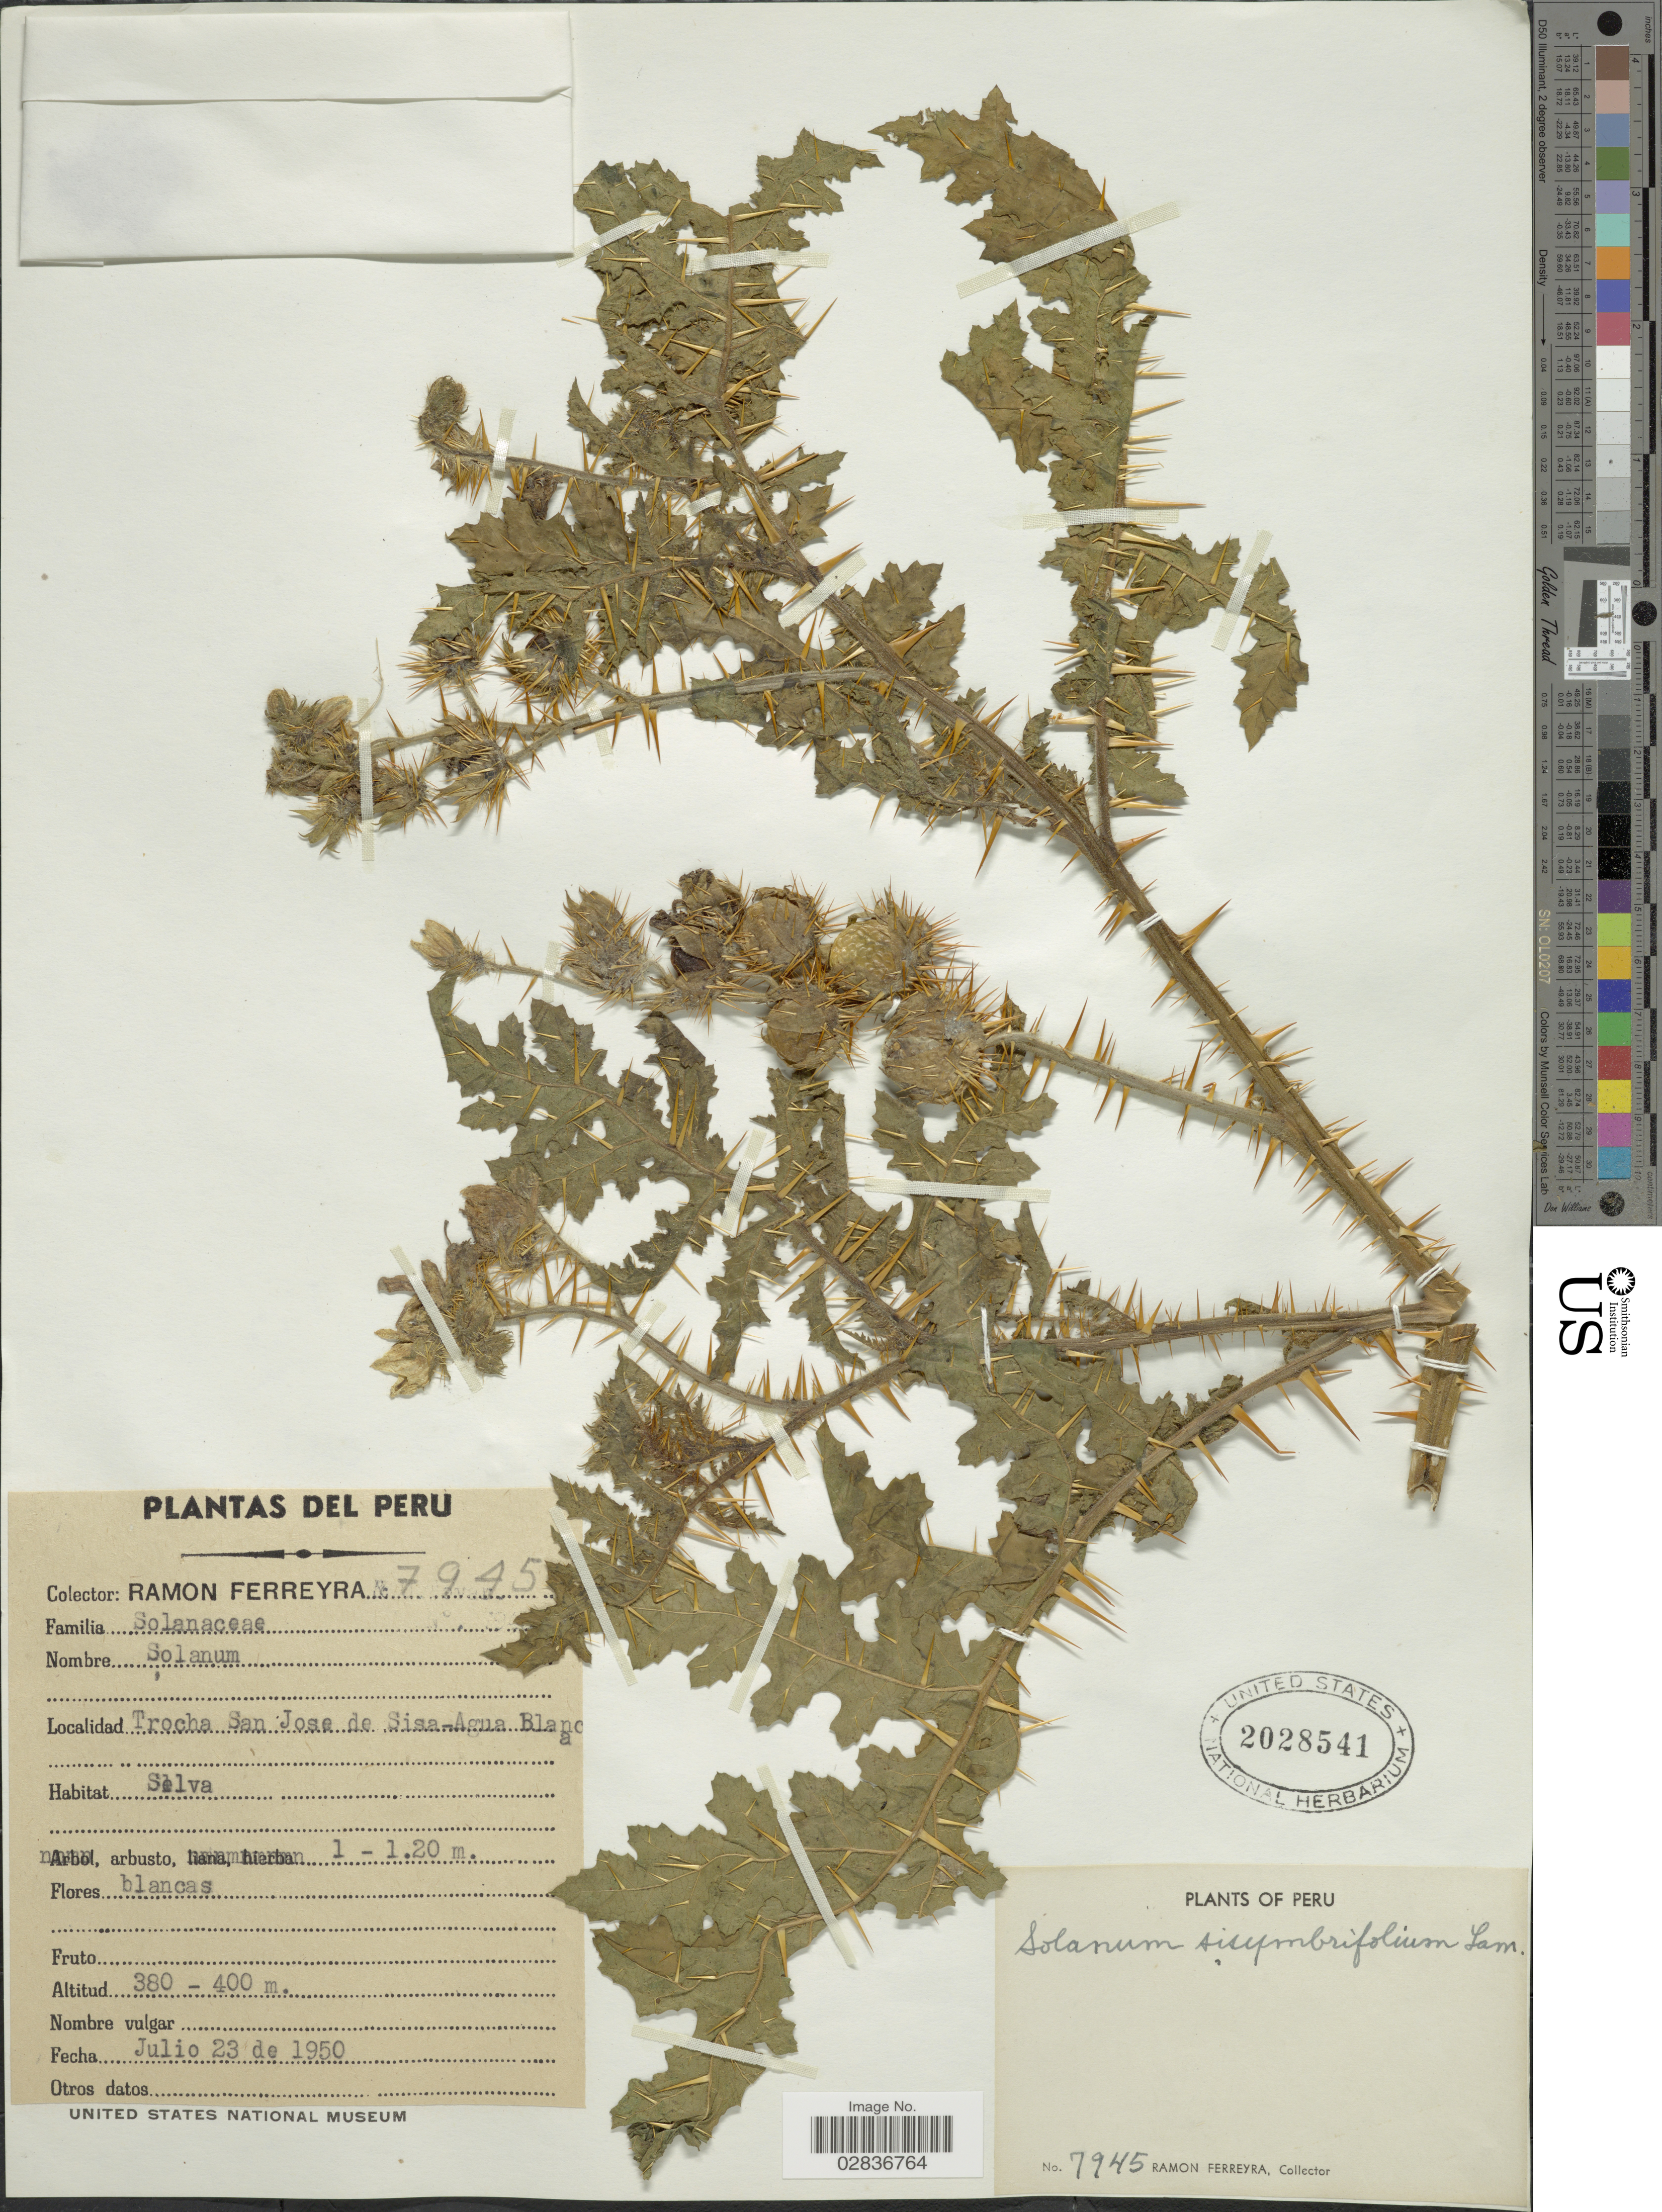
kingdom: Plantae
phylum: Tracheophyta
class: Magnoliopsida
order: Solanales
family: Solanaceae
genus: Solanum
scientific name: Solanum sisymbriifolium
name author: Lam.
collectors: R. A. Ferreyra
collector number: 7945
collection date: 1950-07-23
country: Peru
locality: Trocha San Jose de Sisa-Agua Blanca.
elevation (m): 380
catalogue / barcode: US 2028541